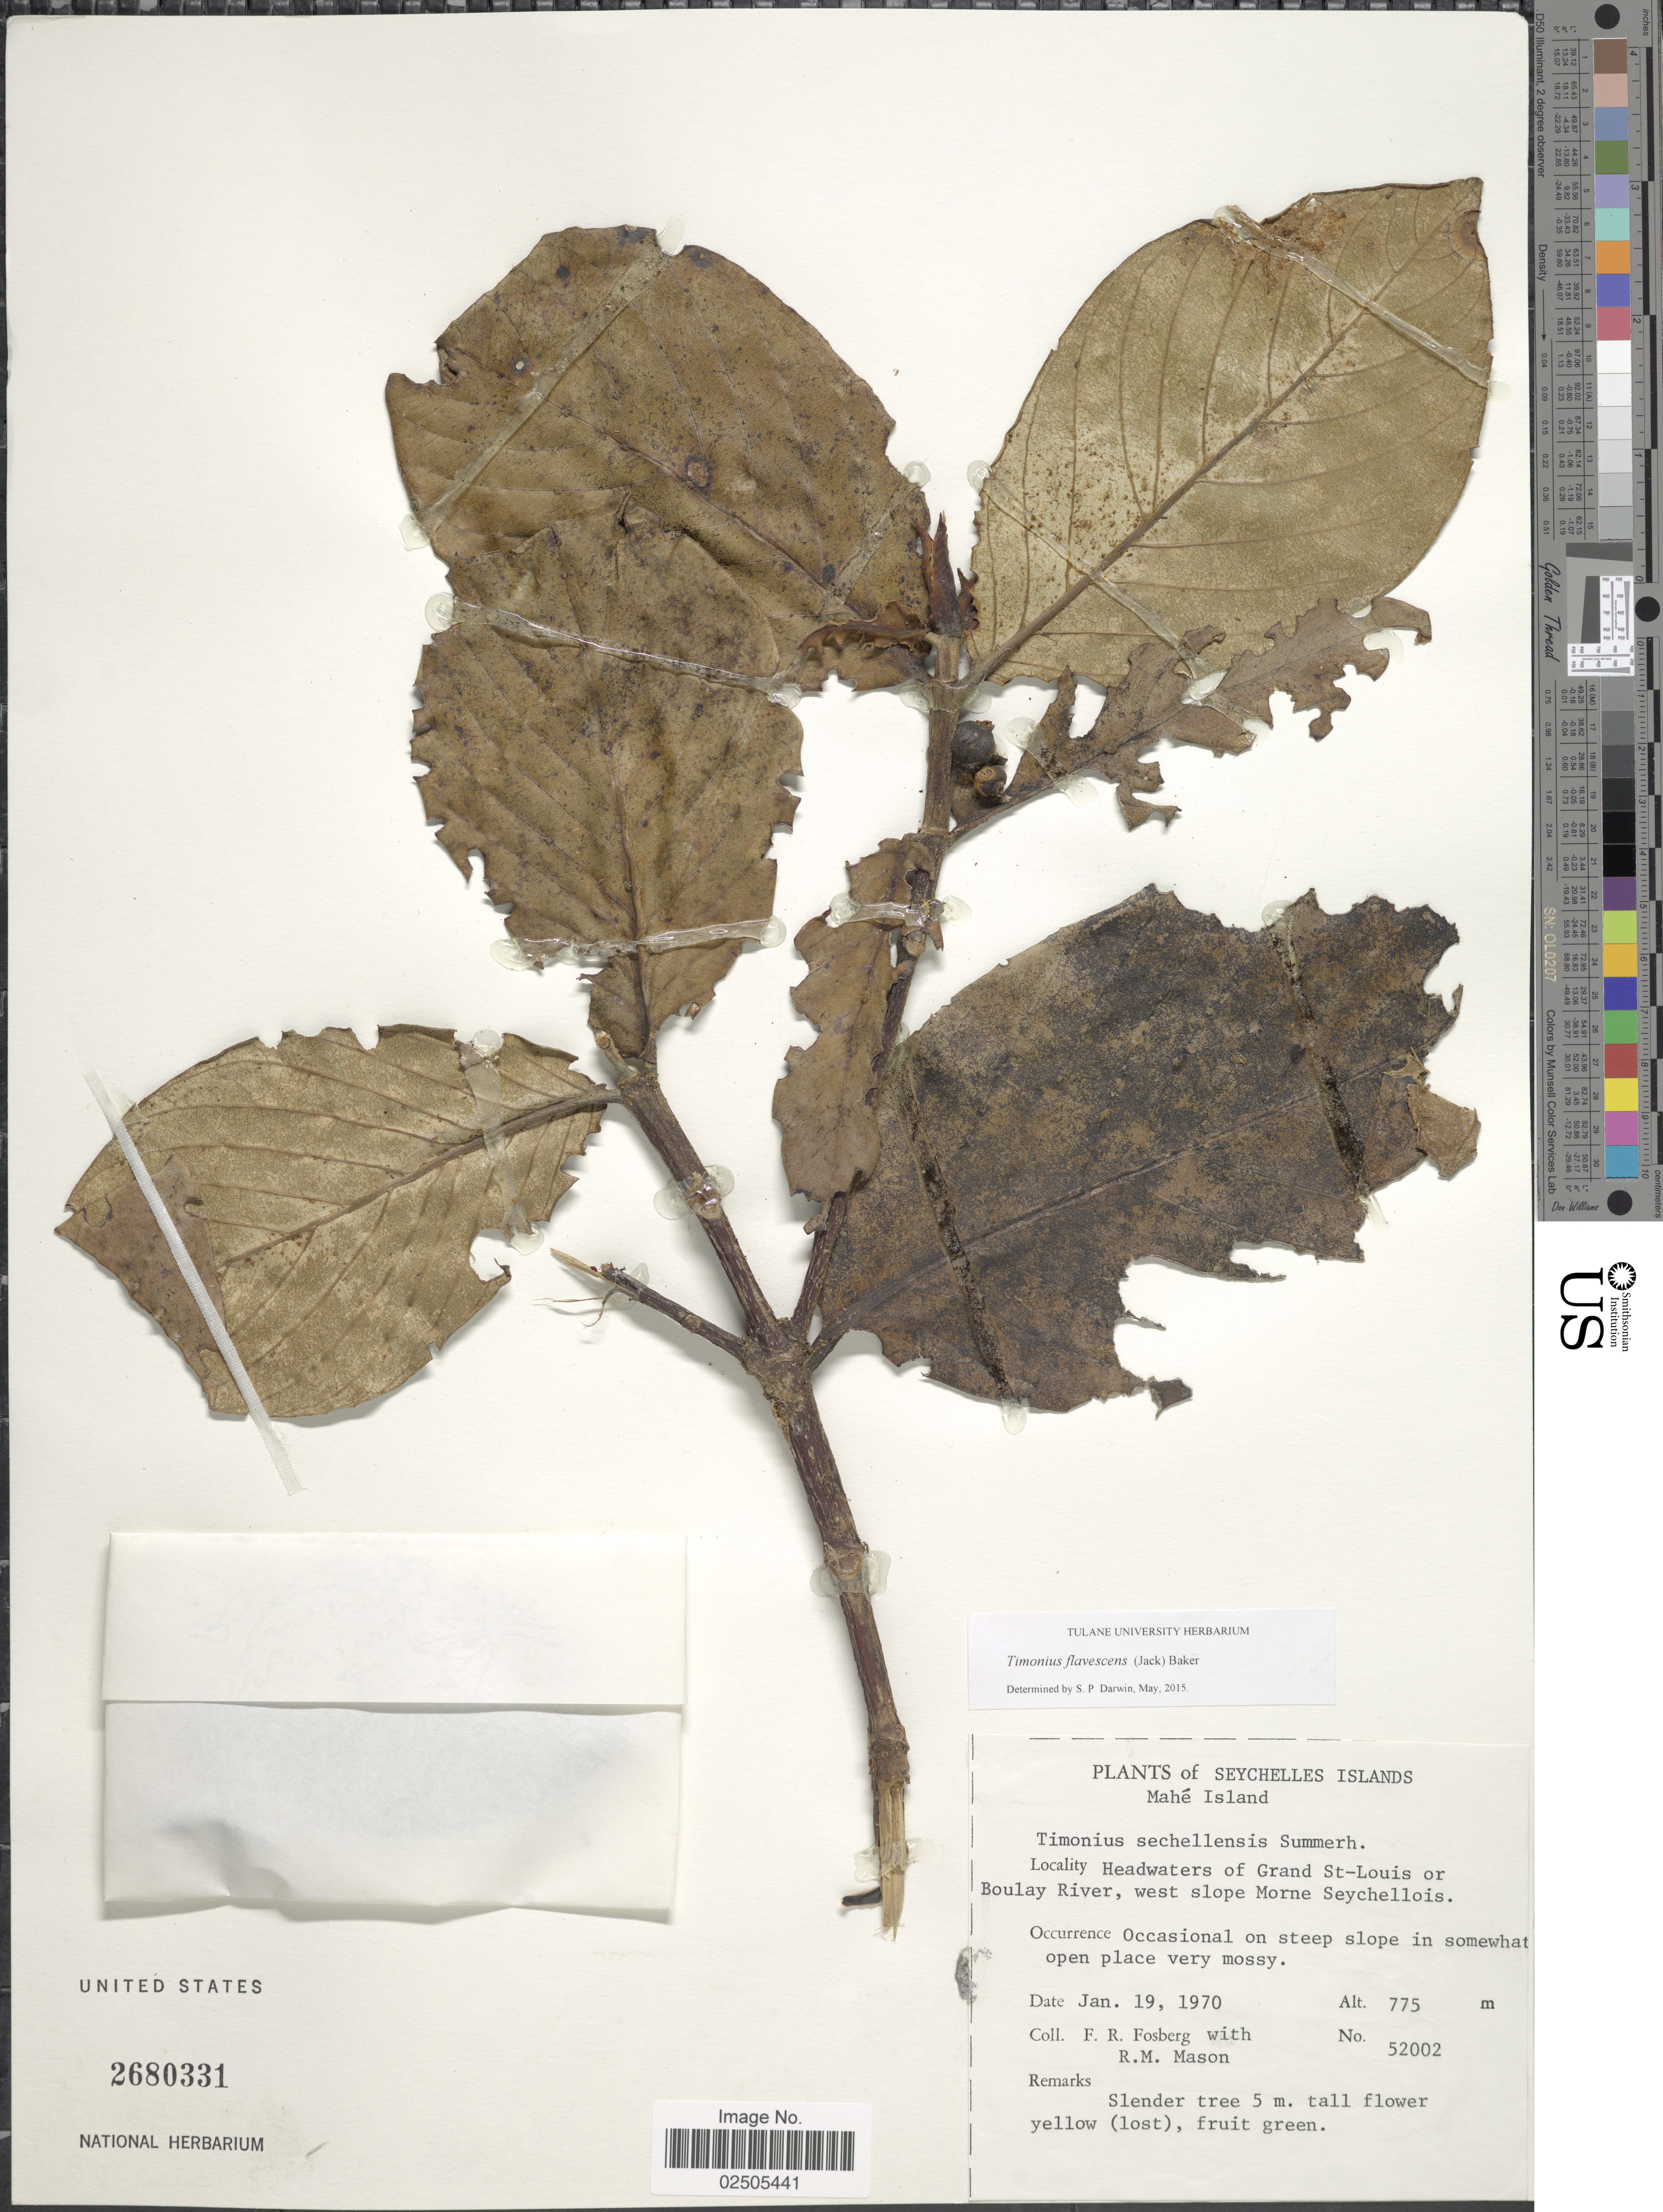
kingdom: Plantae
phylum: Tracheophyta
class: Magnoliopsida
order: Gentianales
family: Rubiaceae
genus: Timonius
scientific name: Timonius flavescens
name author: (Jack) Baker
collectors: F. R. Fosberg & R. Mason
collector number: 52002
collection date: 1970-01-19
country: Seychelles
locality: Seychelles Islands, Mahe Island, Headwaters of Grand St-Louis or Boulay River, west slope Morne Seychellois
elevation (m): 775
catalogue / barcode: US 2680331